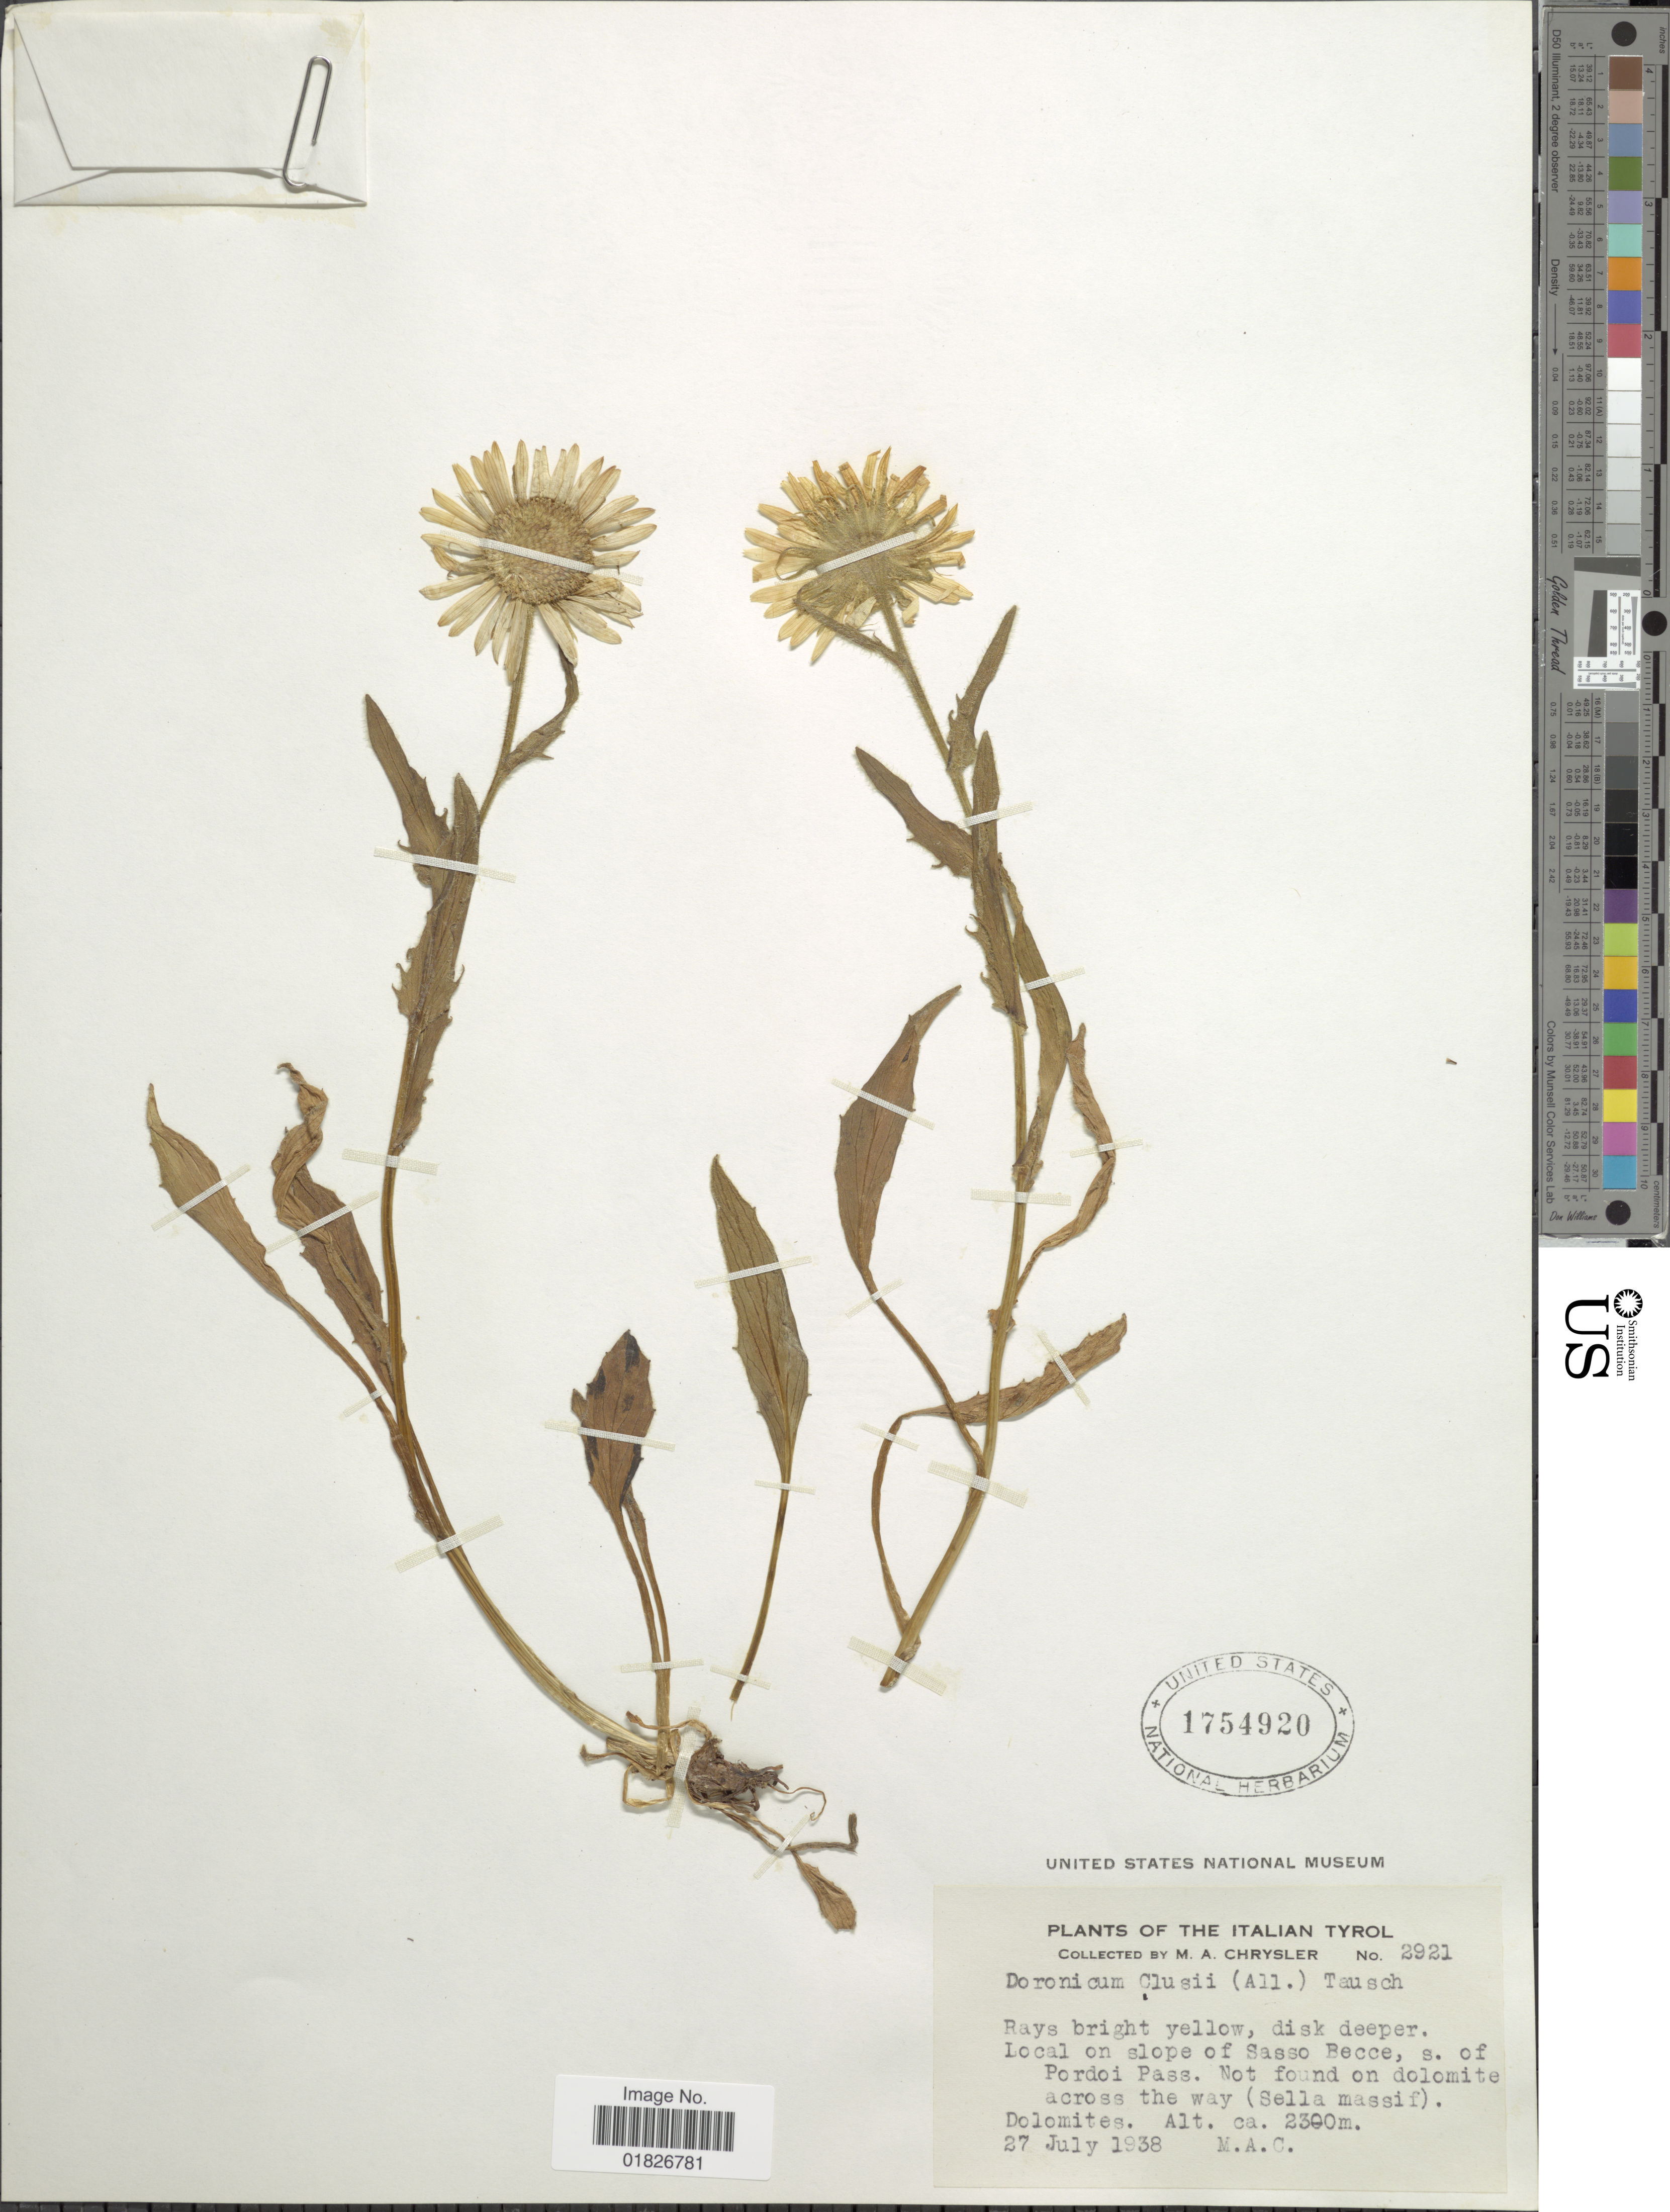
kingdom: Plantae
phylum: Tracheophyta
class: Magnoliopsida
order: Asterales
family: Asteraceae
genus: Doronicum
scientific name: Doronicum clusii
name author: (All.) Tausch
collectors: M. A. Chrysler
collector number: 2921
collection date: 1938-07-27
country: Italy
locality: Italian Tyrol, slope of Sasso Becce, s. of Pordoi Pass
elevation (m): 2300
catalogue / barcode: US 1754920